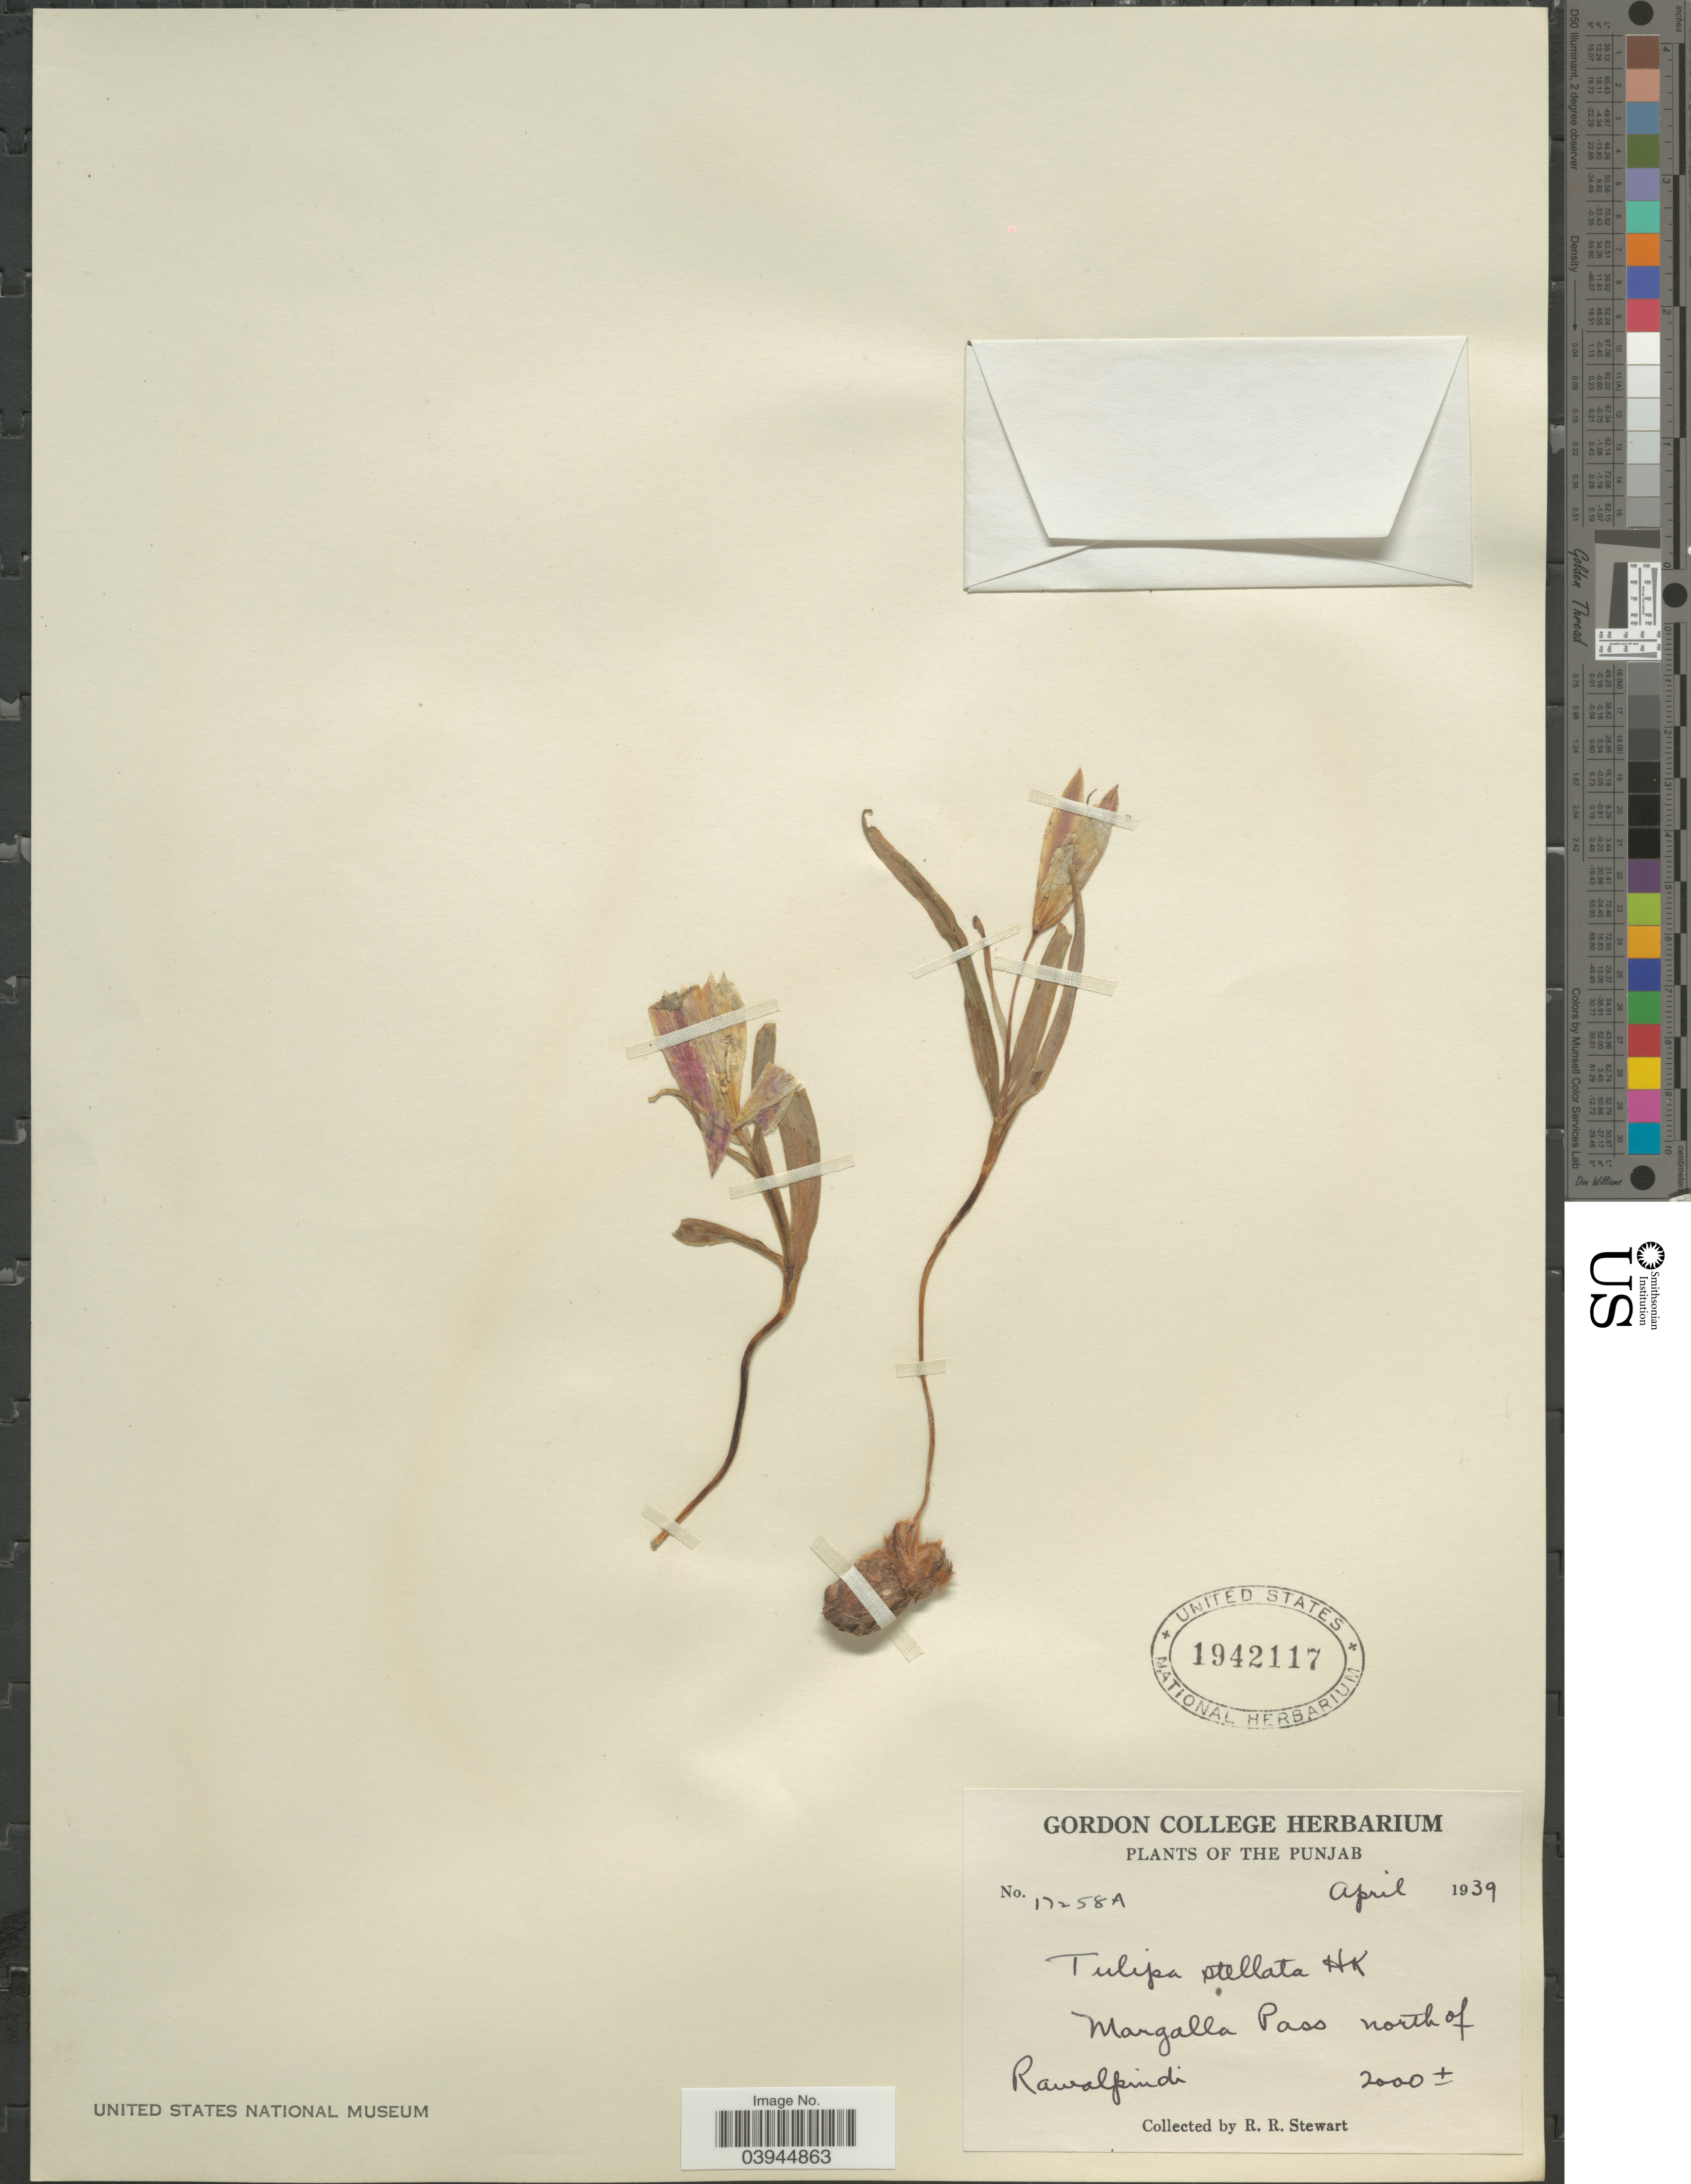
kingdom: Plantae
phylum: Tracheophyta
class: Liliopsida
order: Liliales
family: Liliaceae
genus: Tulipa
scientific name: Tulipa stellata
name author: Hook.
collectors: R. Stewart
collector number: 17258A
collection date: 1939-04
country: Pakistan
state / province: Punjab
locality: Margalla Pass north of Rawalpindi.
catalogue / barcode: US 1942117